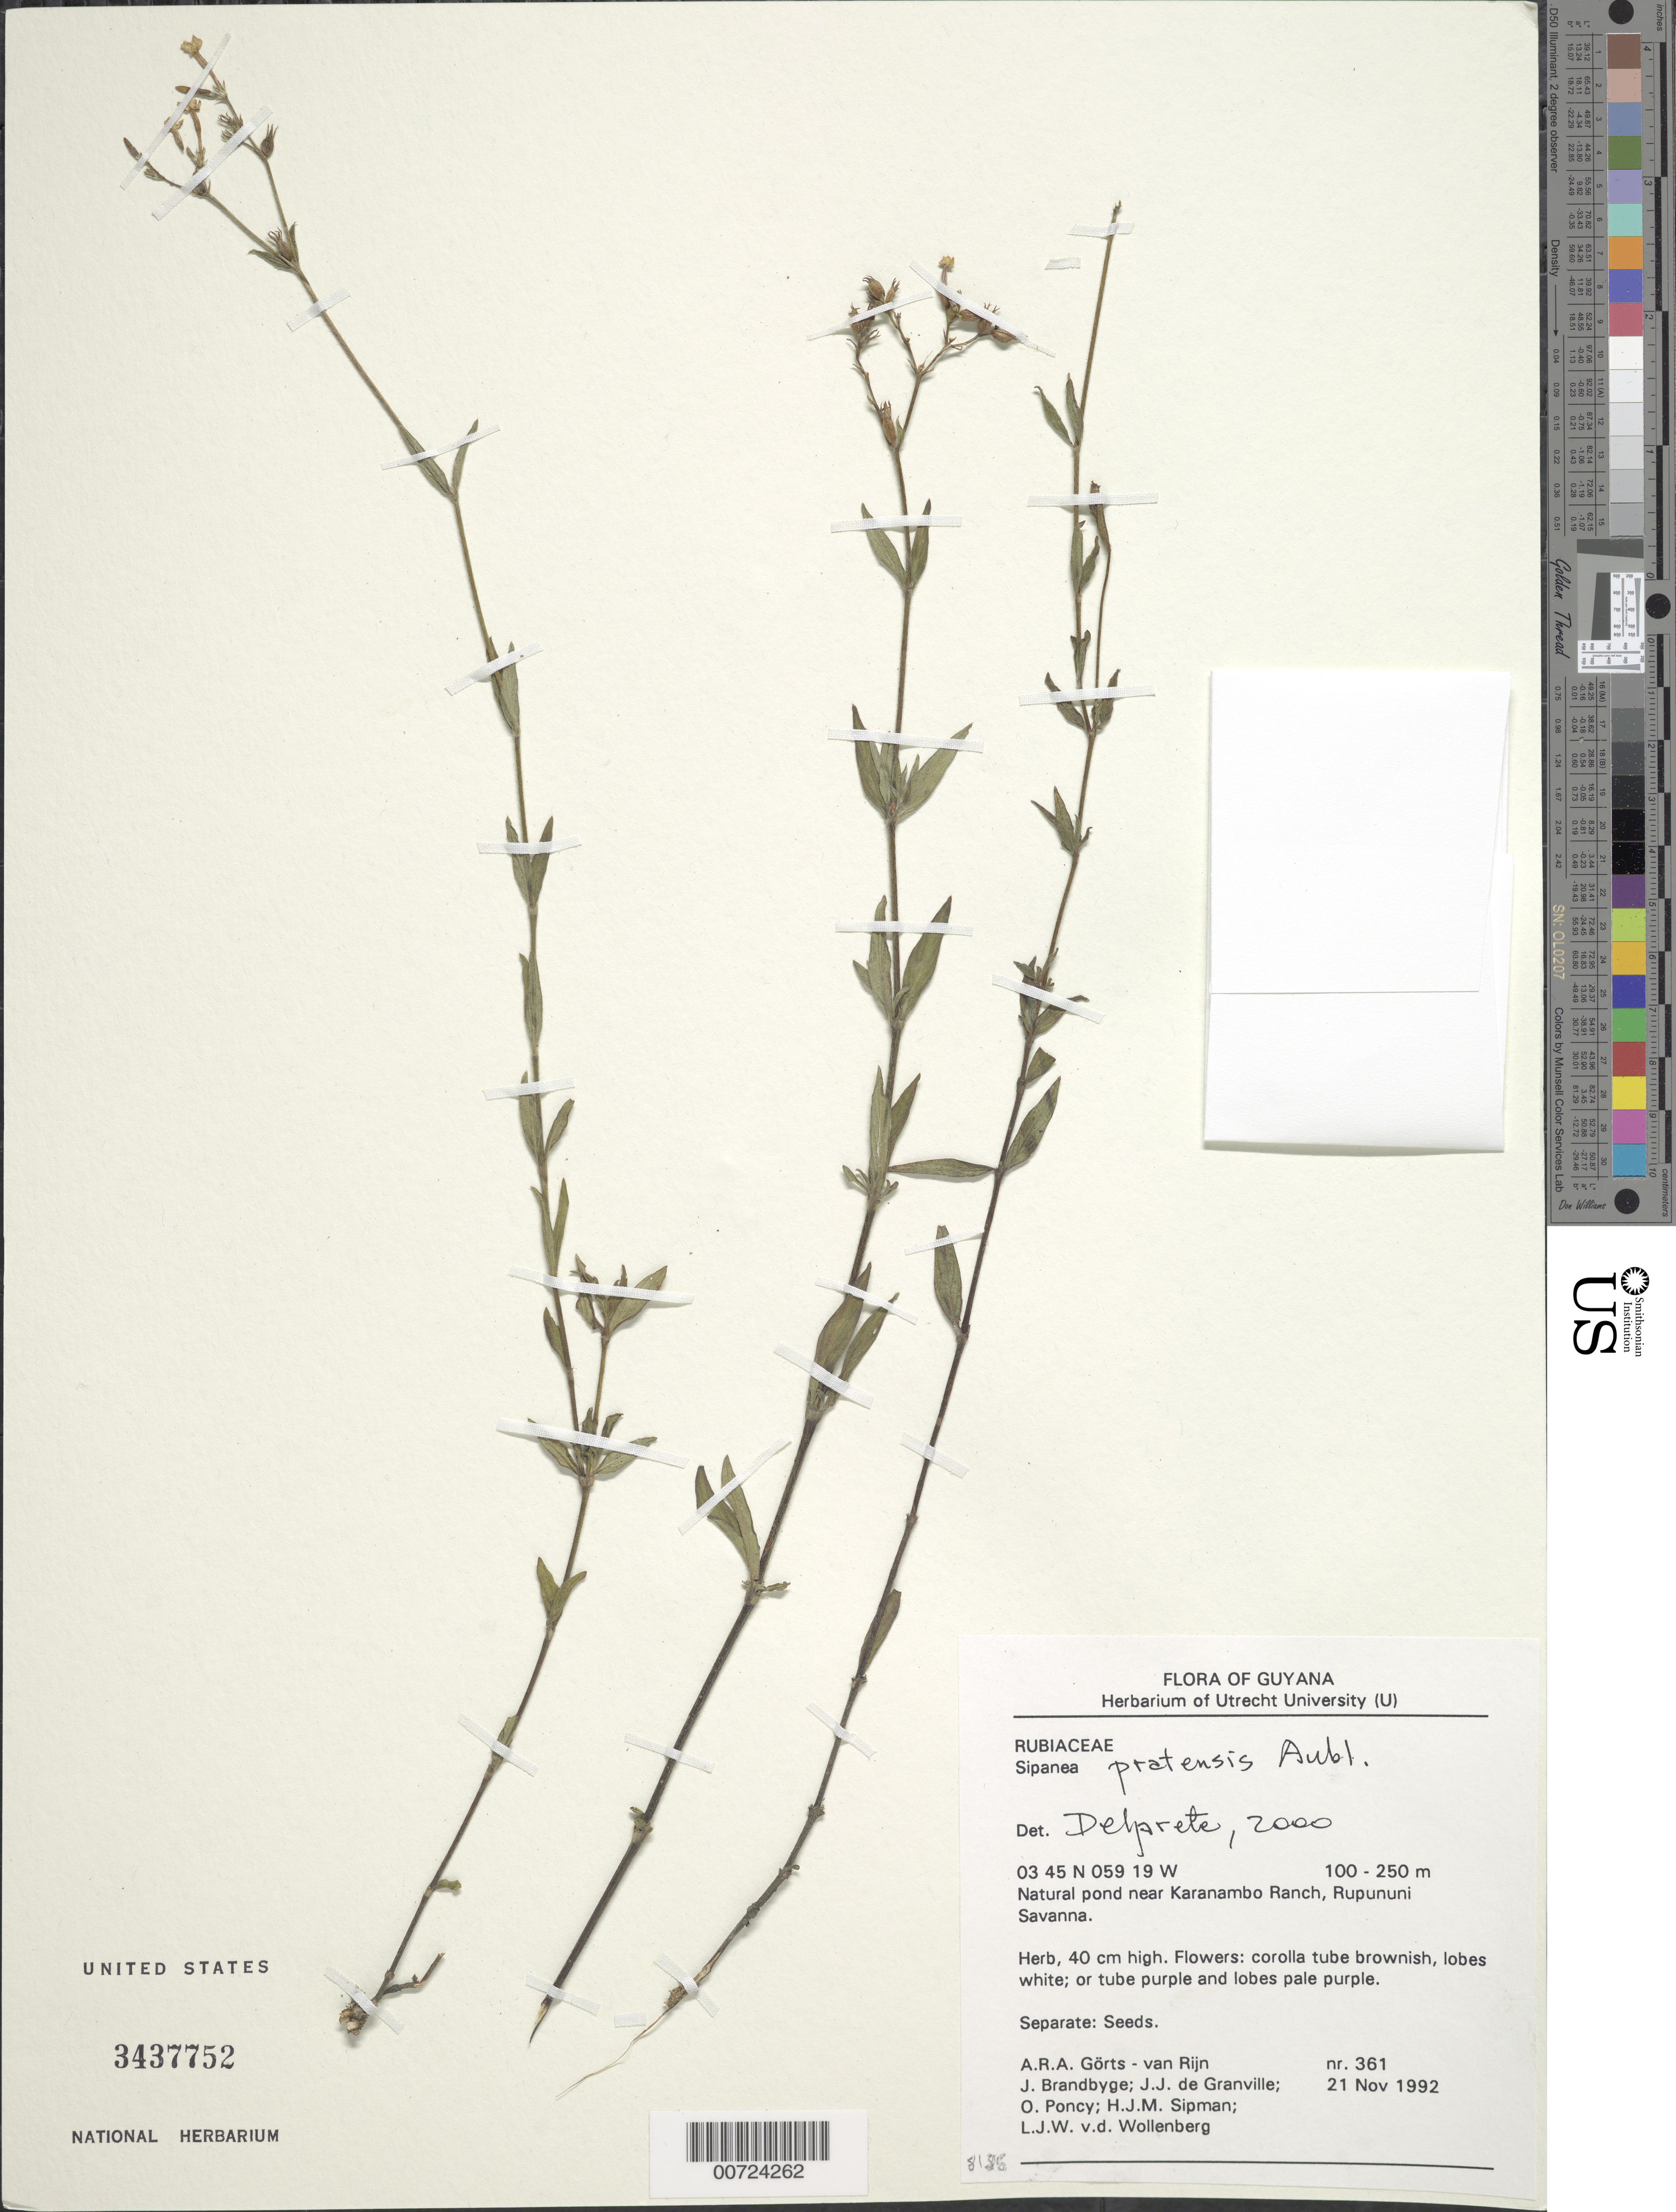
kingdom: Plantae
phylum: Tracheophyta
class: Magnoliopsida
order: Gentianales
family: Rubiaceae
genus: Sipanea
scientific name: Sipanea pratensis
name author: Aubl.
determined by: Delprete, P. G., Herb. de Guyane Cay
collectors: A. .R. A. Görts-van Rijn, J. Brandbyge, J.-J. de Granville, O. Poncy, H. J. M. Sipman & L. van der Wollenberg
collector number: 361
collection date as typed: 21-Nov-92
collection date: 1992-11-21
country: Guyana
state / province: U. Takutu-U. Essequibo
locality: Karanambo Ranch, Rupununi Savanna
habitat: Natural pond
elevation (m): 100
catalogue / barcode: US 3437752